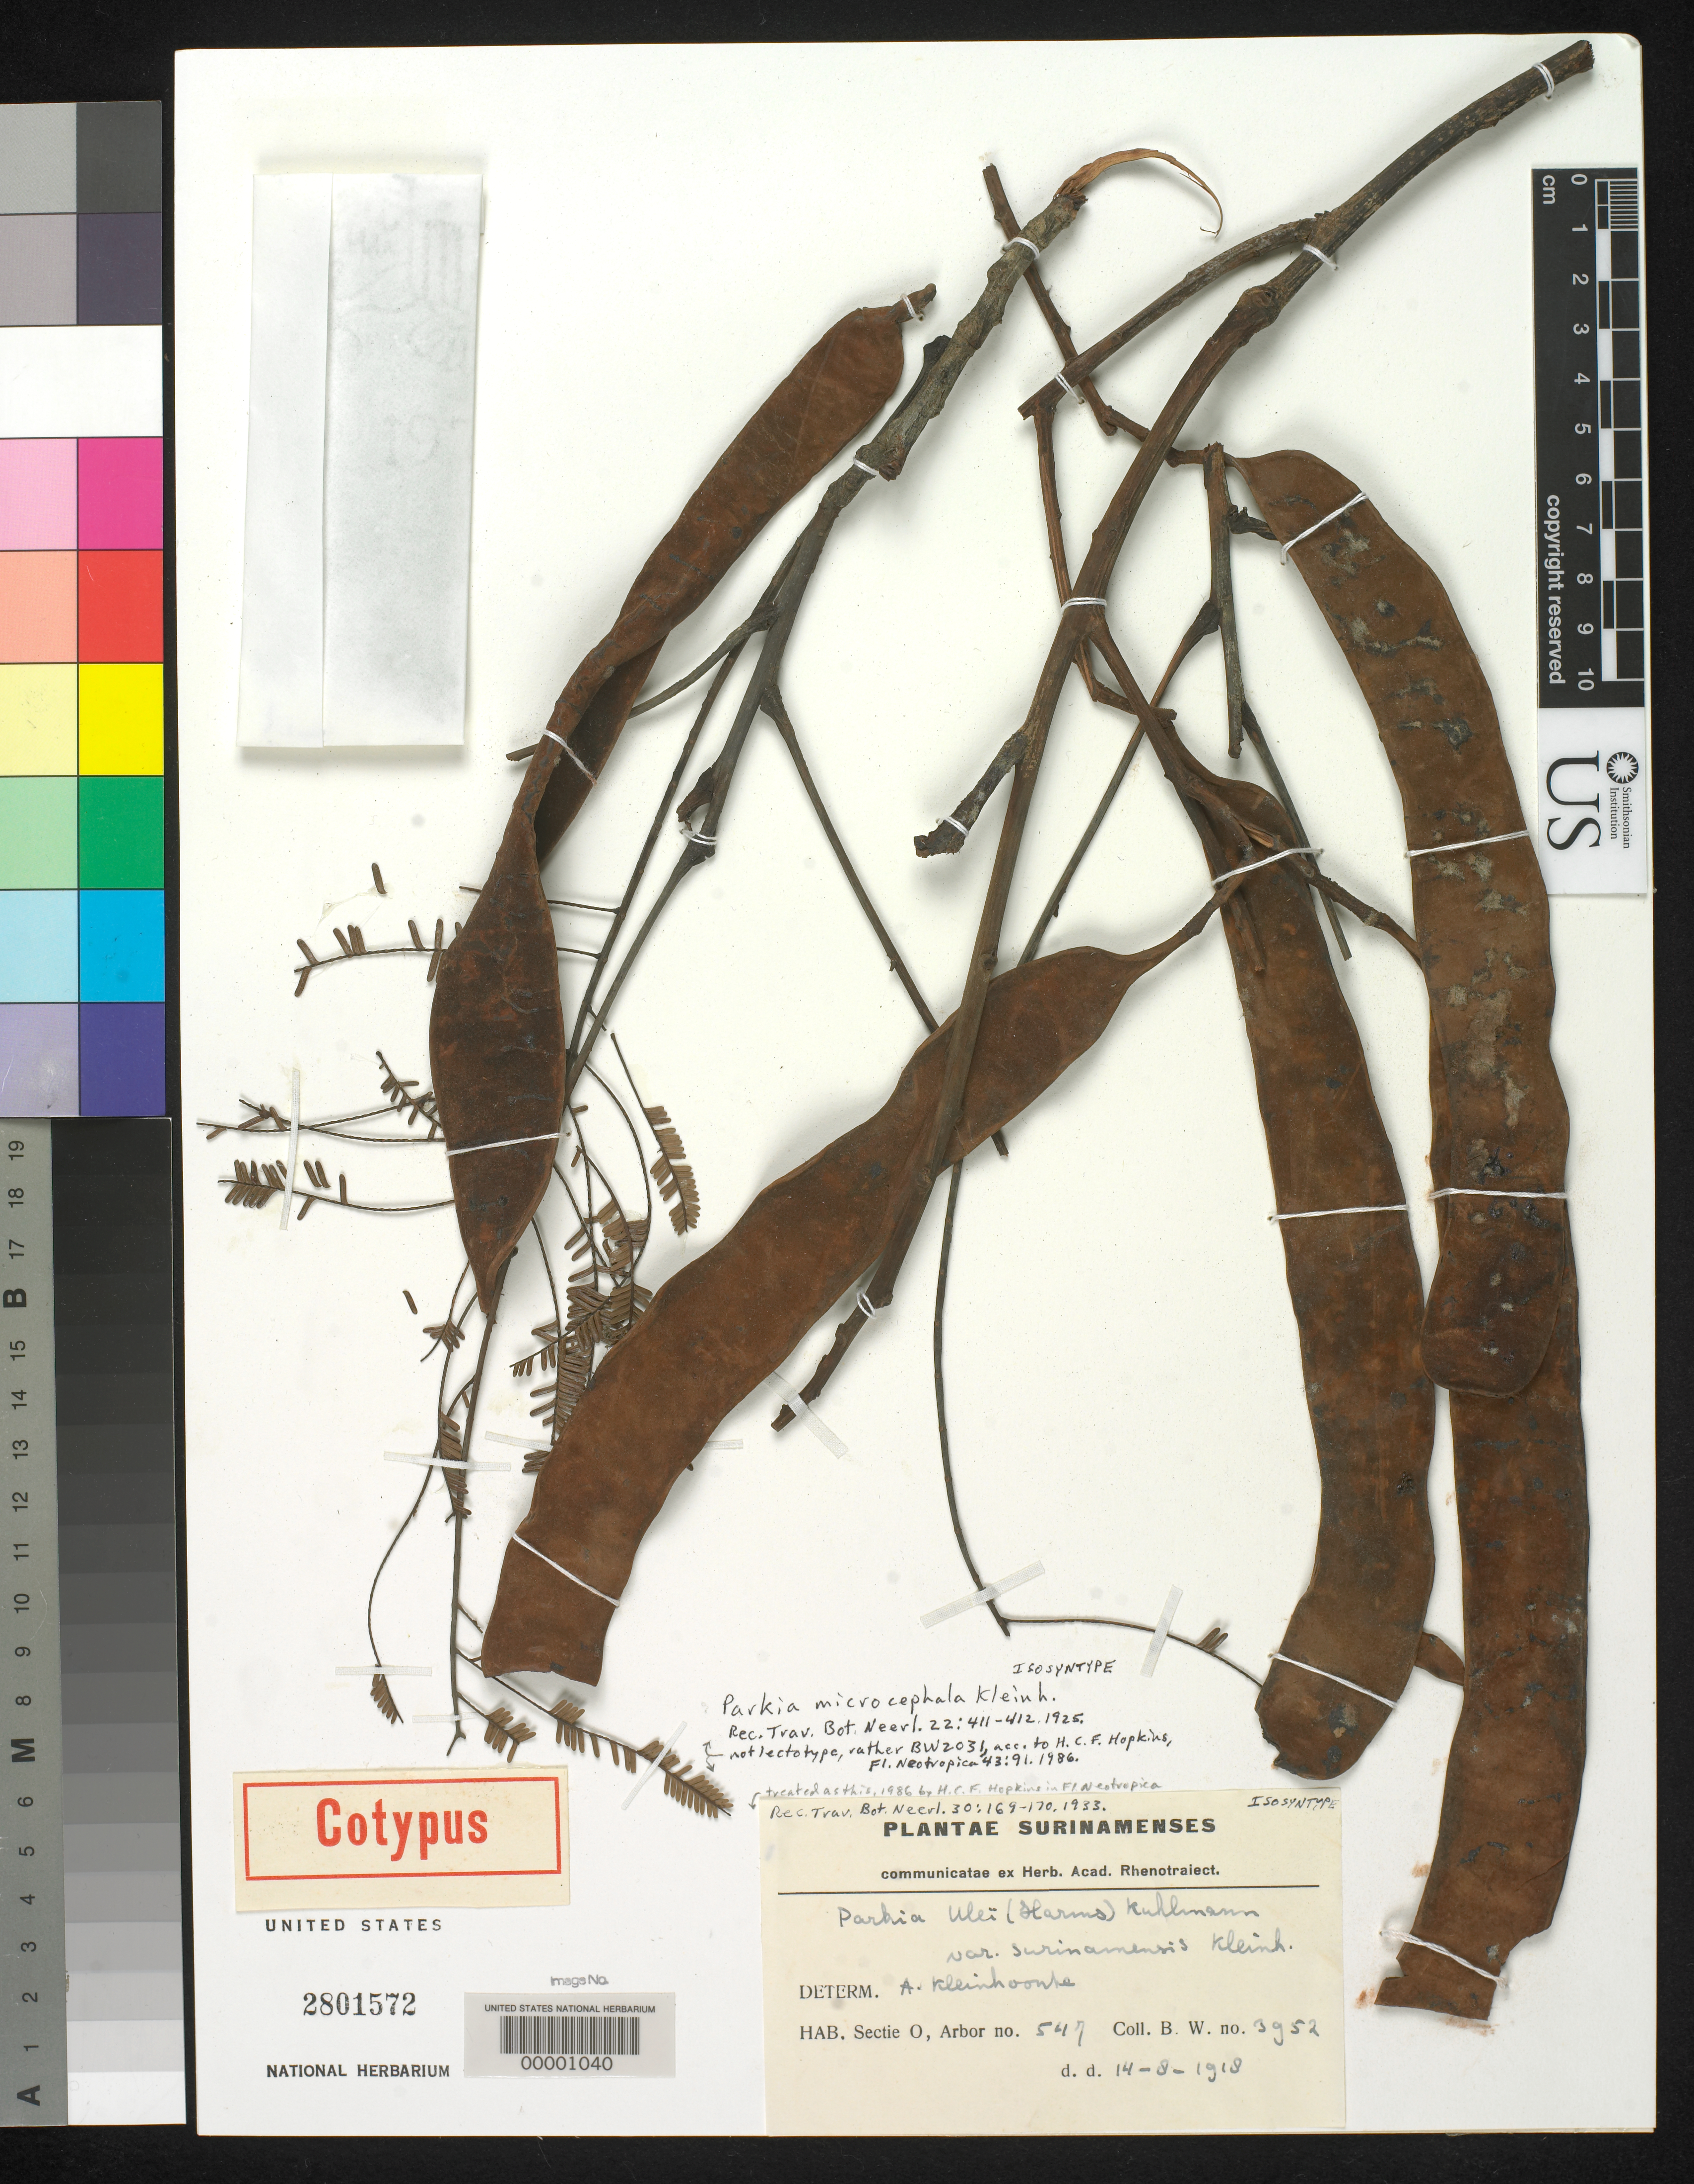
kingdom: Plantae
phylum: Tracheophyta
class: Magnoliopsida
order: Fabales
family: Fabaceae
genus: Parkia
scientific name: Parkia ulei var. surinamensis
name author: Kleinhoonte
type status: Isotype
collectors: A. Kleinhoonte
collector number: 547 (B.W. 3952)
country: Suriname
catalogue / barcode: US 2801572